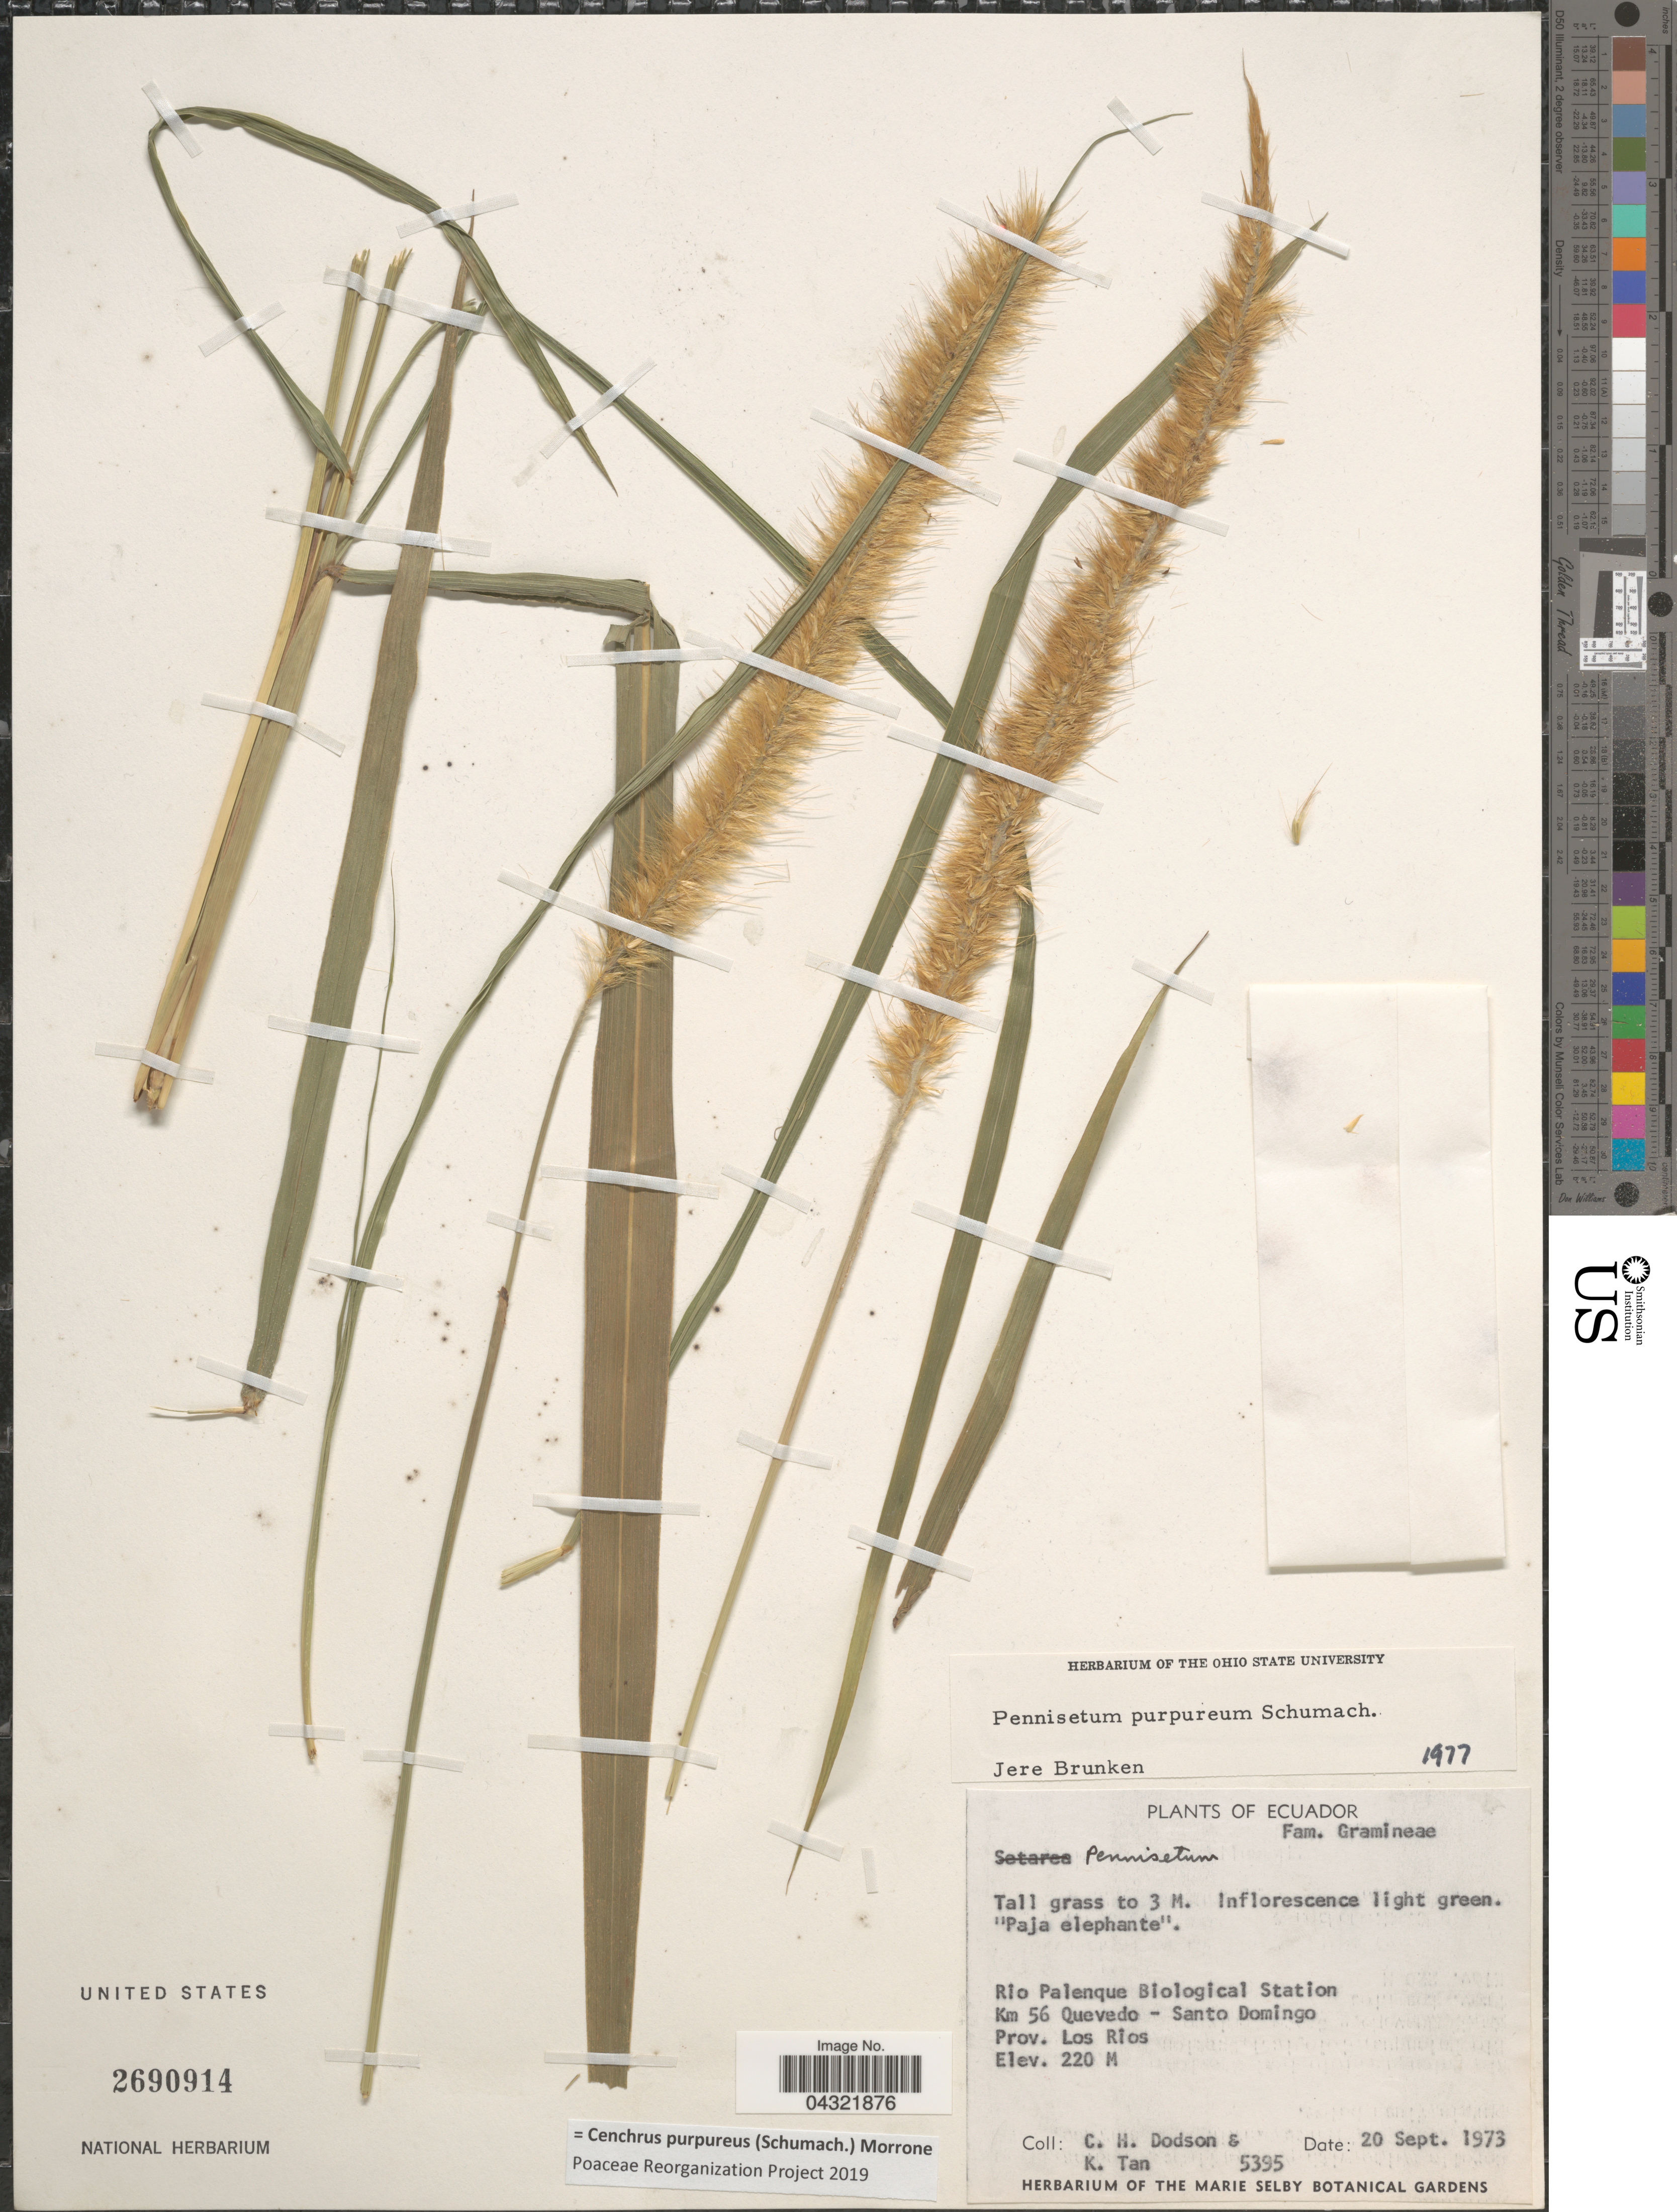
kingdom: Plantae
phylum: Tracheophyta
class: Liliopsida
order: Poales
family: Poaceae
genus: Cenchrus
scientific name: Cenchrus purpureus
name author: (Schumach.) Morrone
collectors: C. H. Dodson & K. Tan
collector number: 5395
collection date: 1973-09-20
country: Ecuador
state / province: Los Ríos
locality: Rio Palenque Biological Station. Km 56 Quevedo-Santo Domingo.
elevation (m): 220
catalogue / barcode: US 2690914